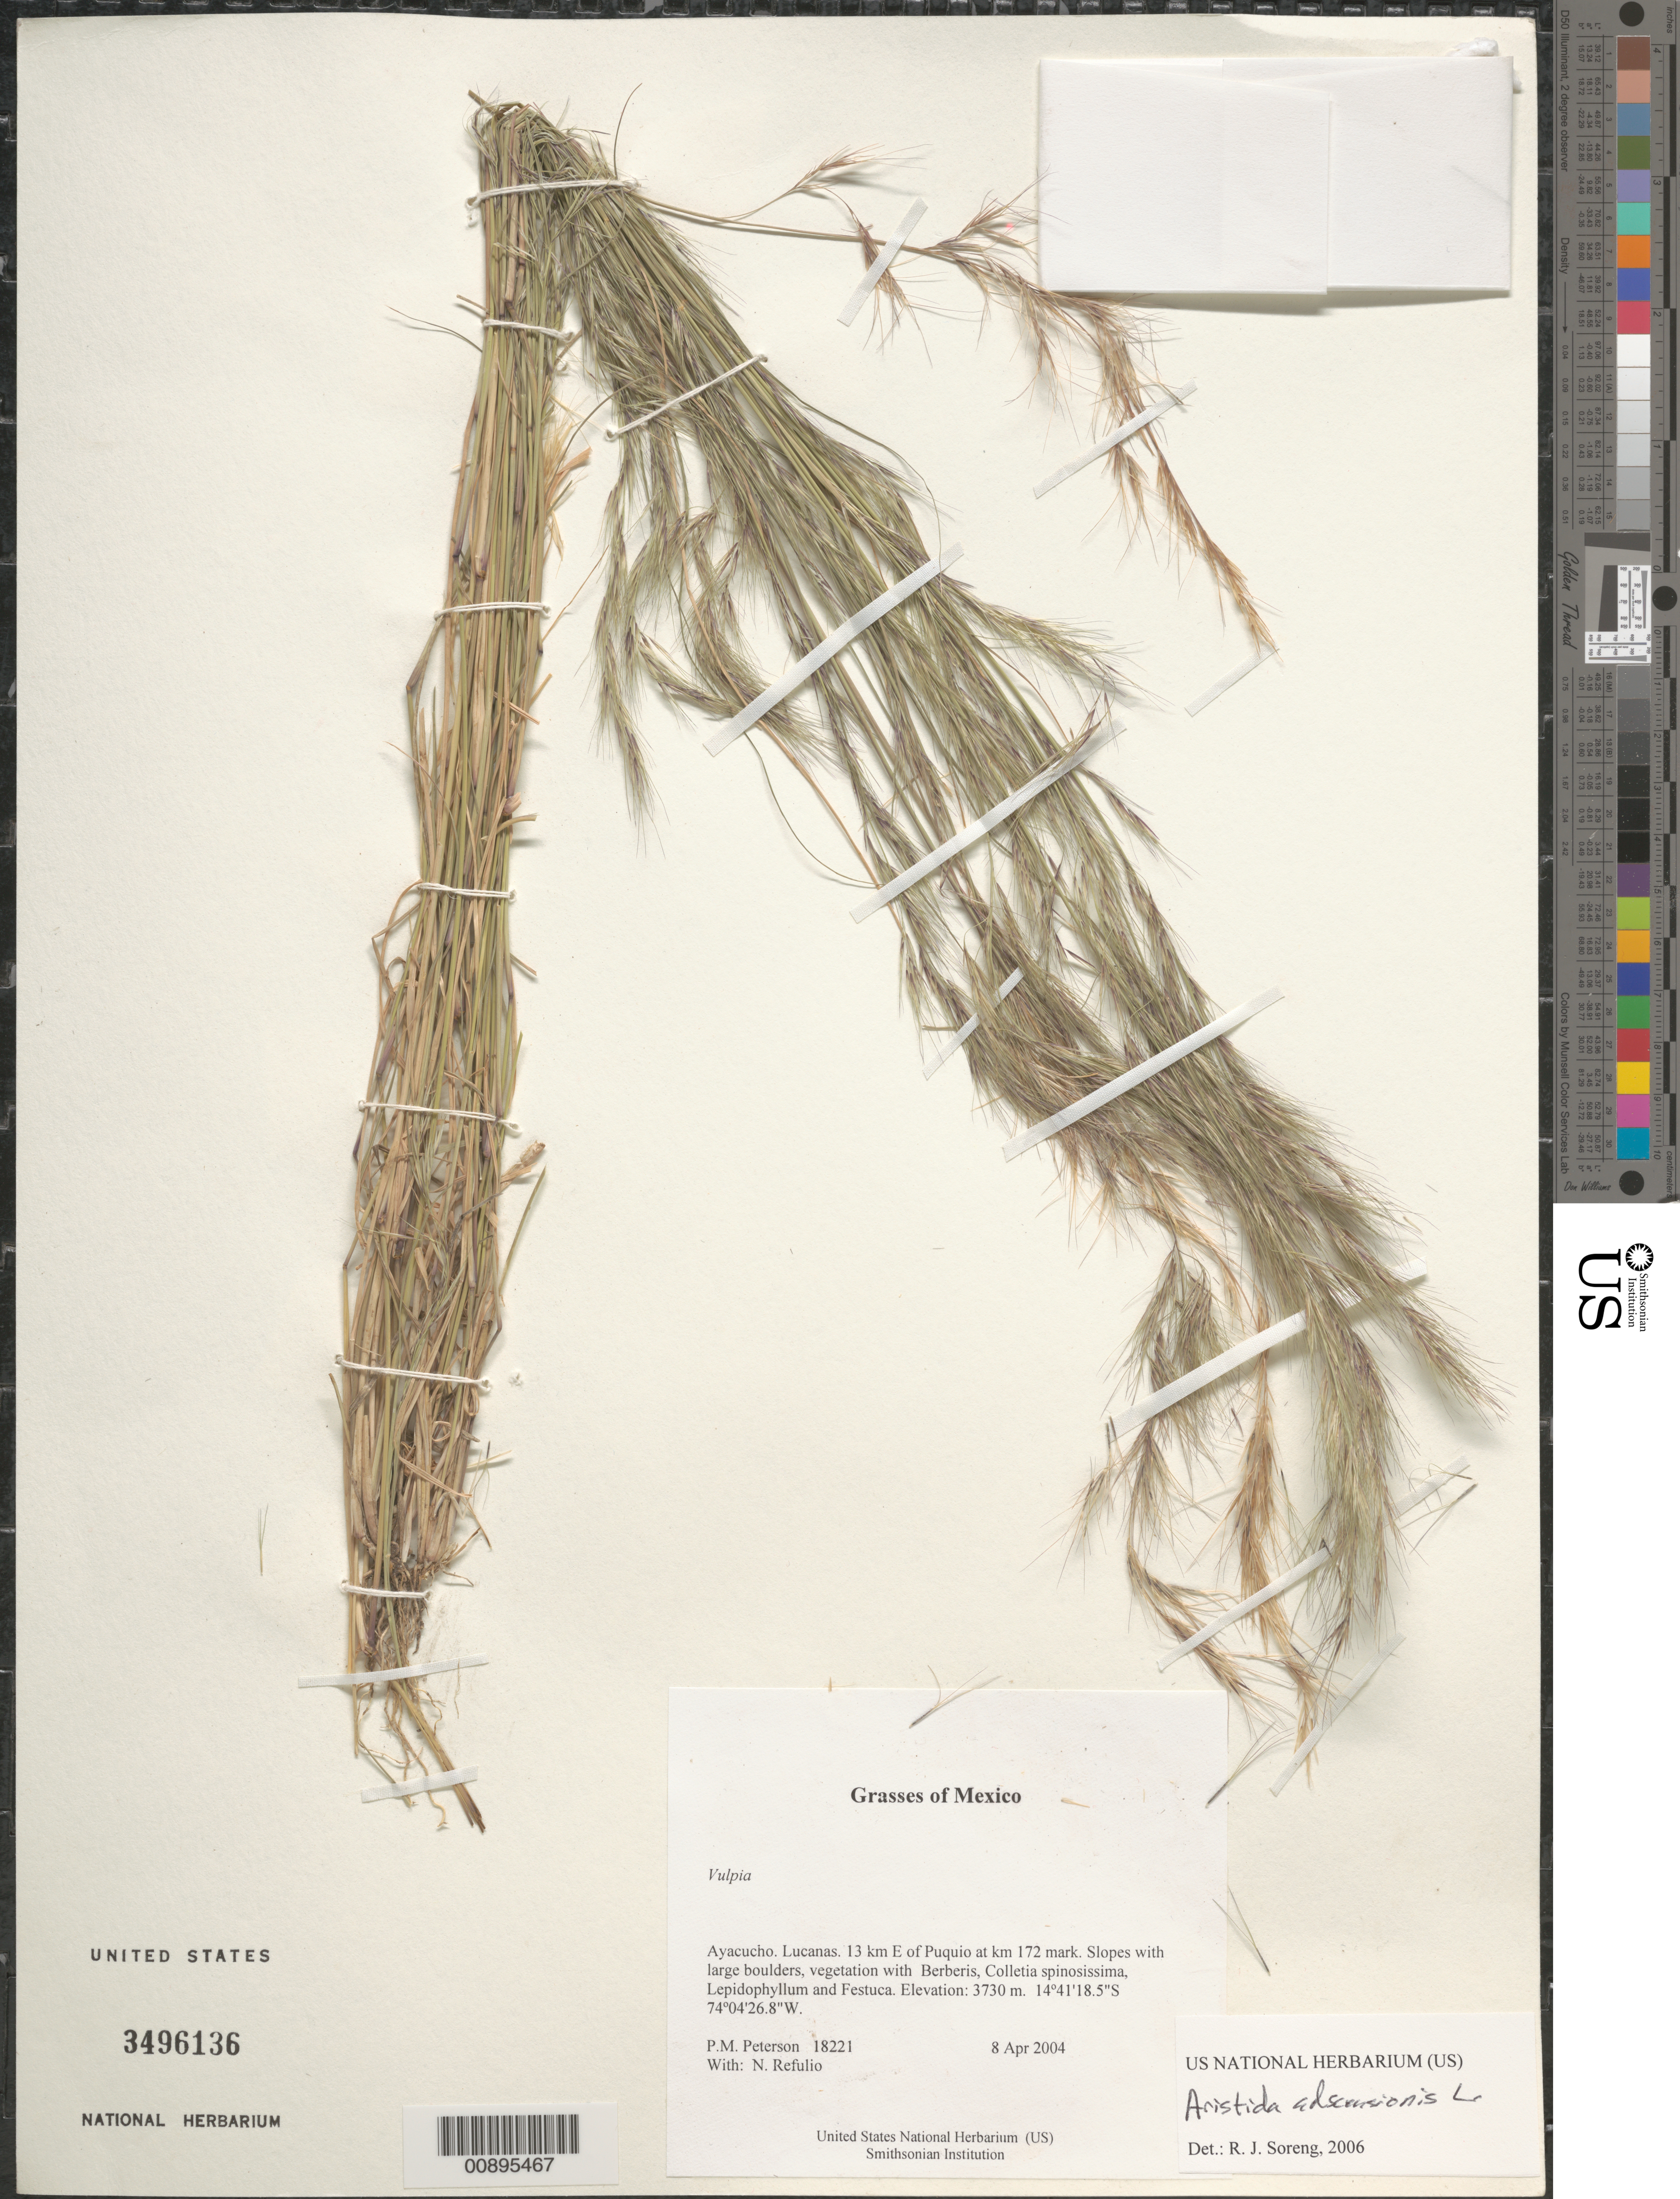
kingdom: Plantae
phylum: Tracheophyta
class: Liliopsida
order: Poales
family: Poaceae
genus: Aristida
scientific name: Aristida adscensionis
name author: L.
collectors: P. M. Peterson, J. Valdés-Reyna & C. Sifuentes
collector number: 18821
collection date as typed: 05 Sep 2005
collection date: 2005-09-05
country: Mexico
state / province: Coahuila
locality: Sierra del Carmen, Ejido San Francisco, near small cabin, desert grassland.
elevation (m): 1424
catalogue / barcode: US 3496136